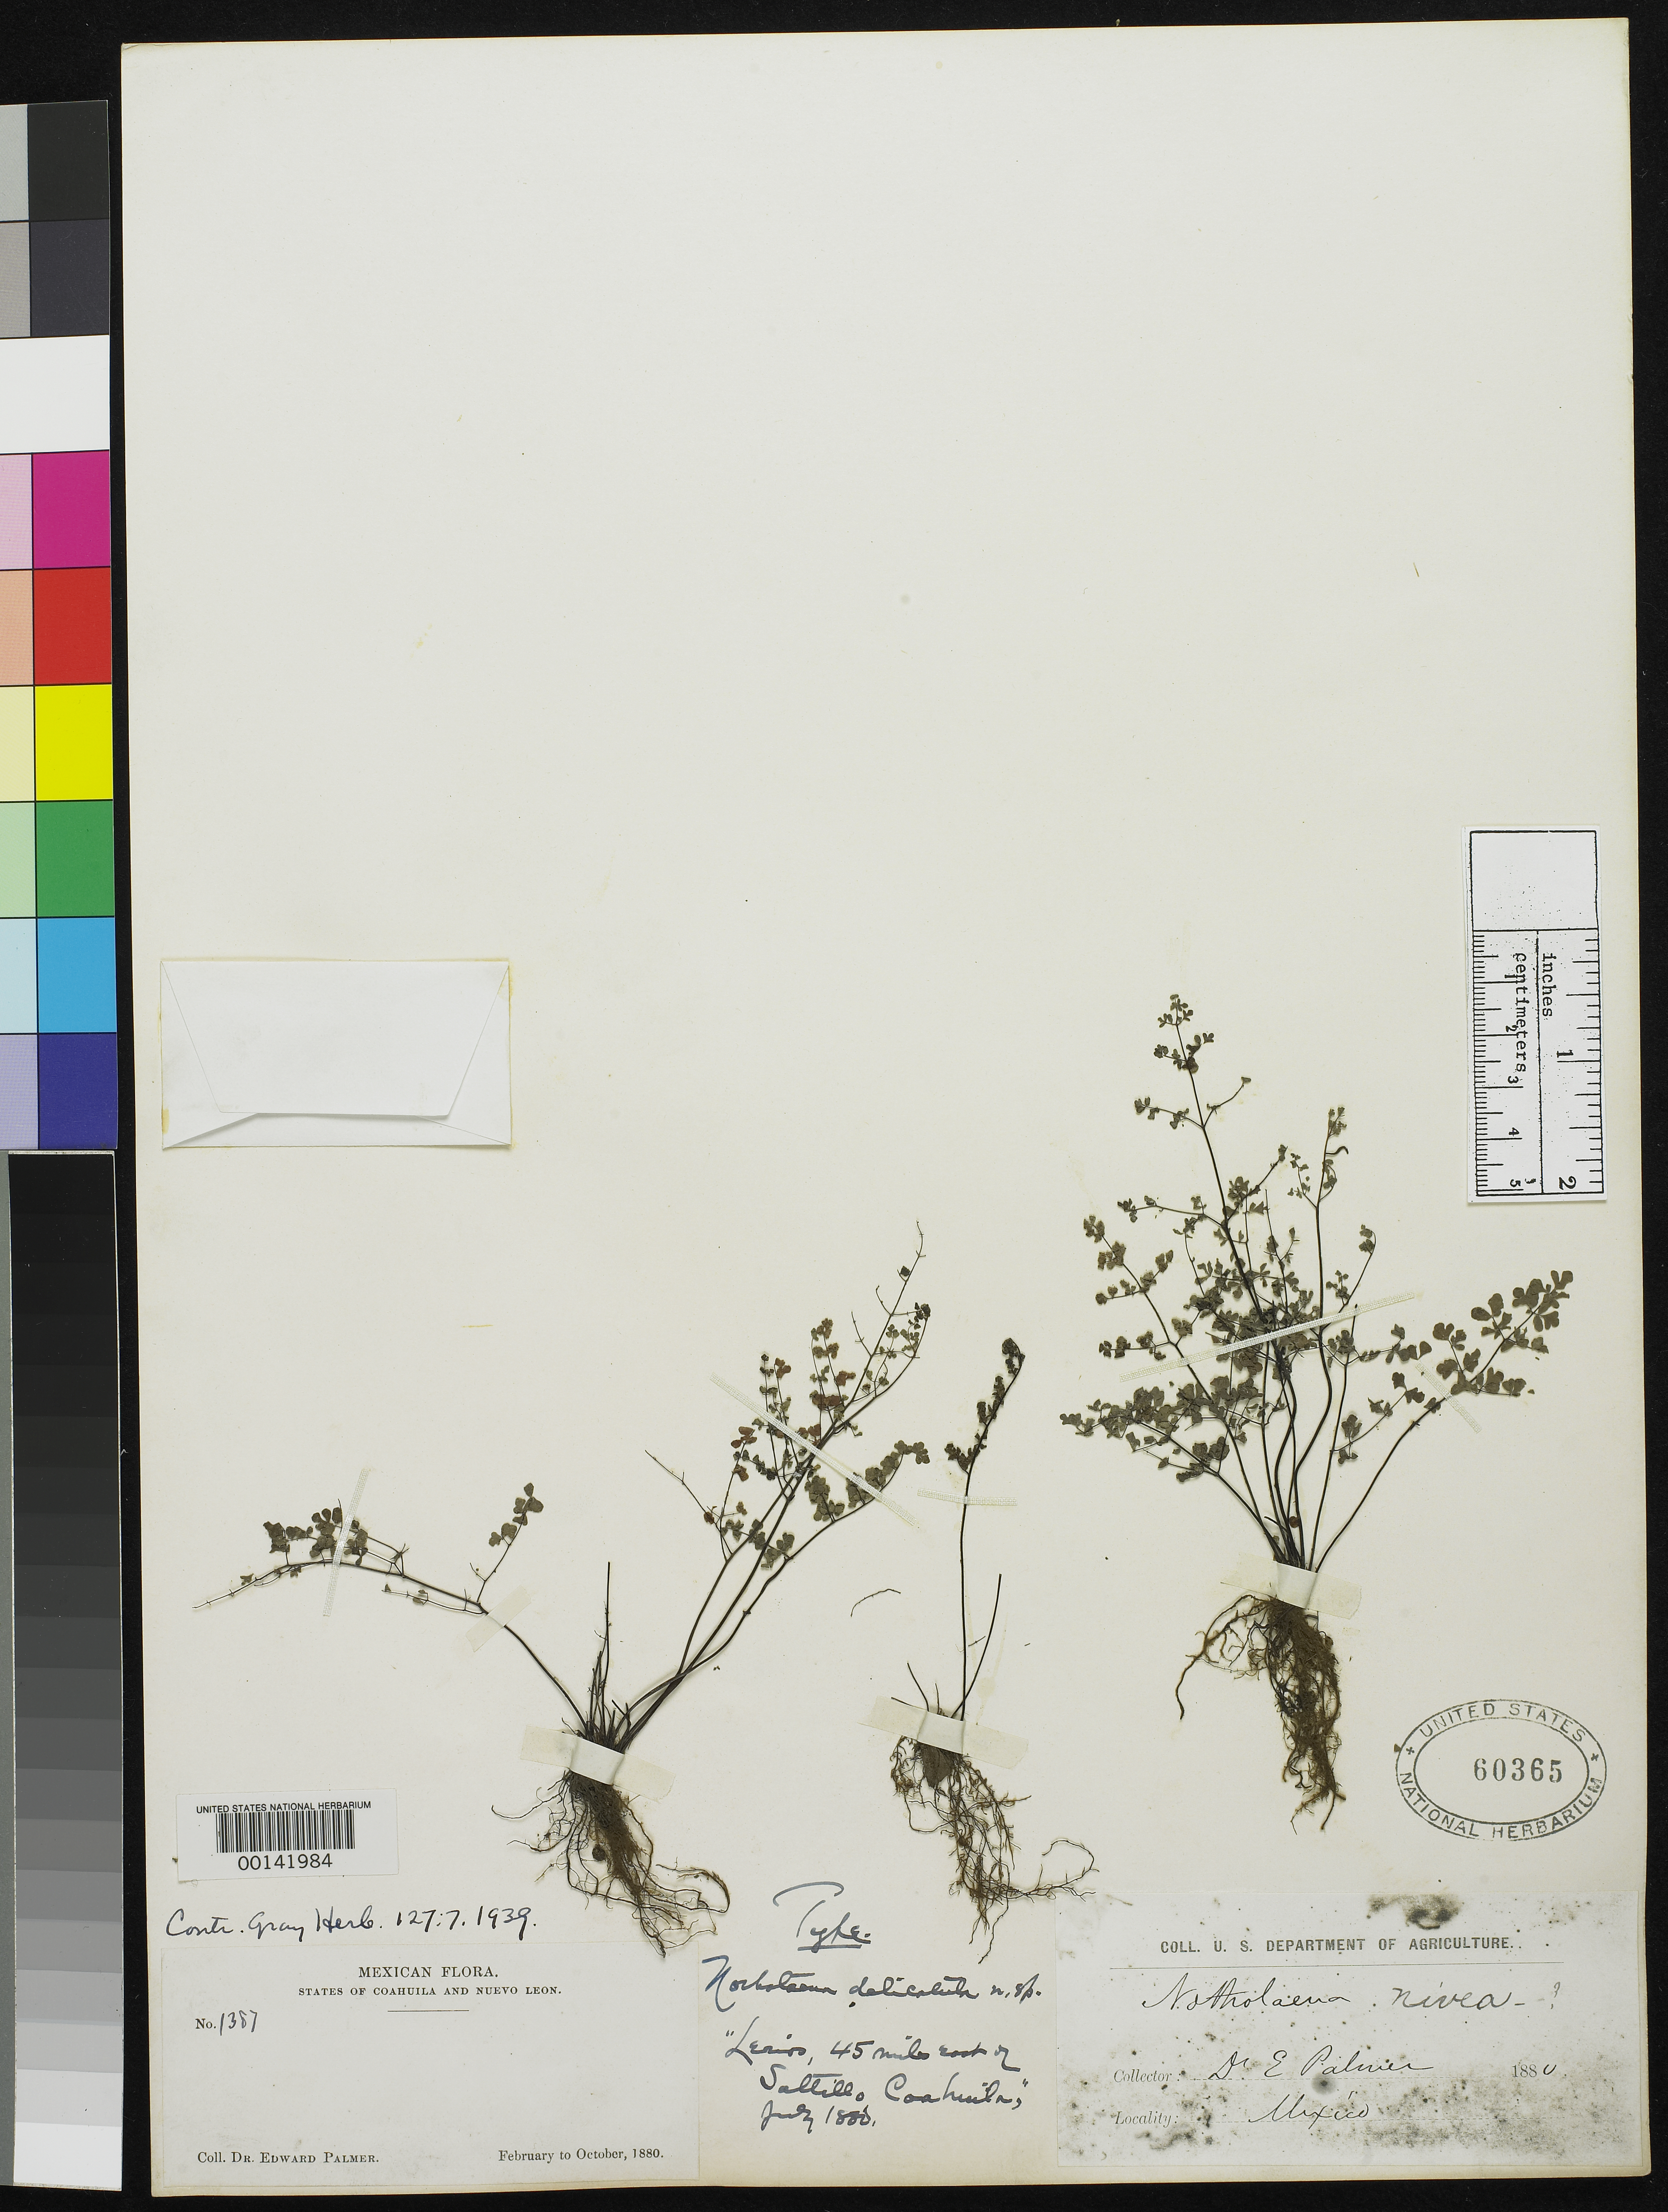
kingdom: Plantae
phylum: Tracheophyta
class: Polypodiopsida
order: Polypodiales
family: Pteridaceae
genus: Notholaena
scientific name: Notholaena delicatula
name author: Maxon & Weath.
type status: Holotype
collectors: E. Palmer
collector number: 1387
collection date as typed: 1880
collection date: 1880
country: Mexico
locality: E of Monserrat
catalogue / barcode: US 60365